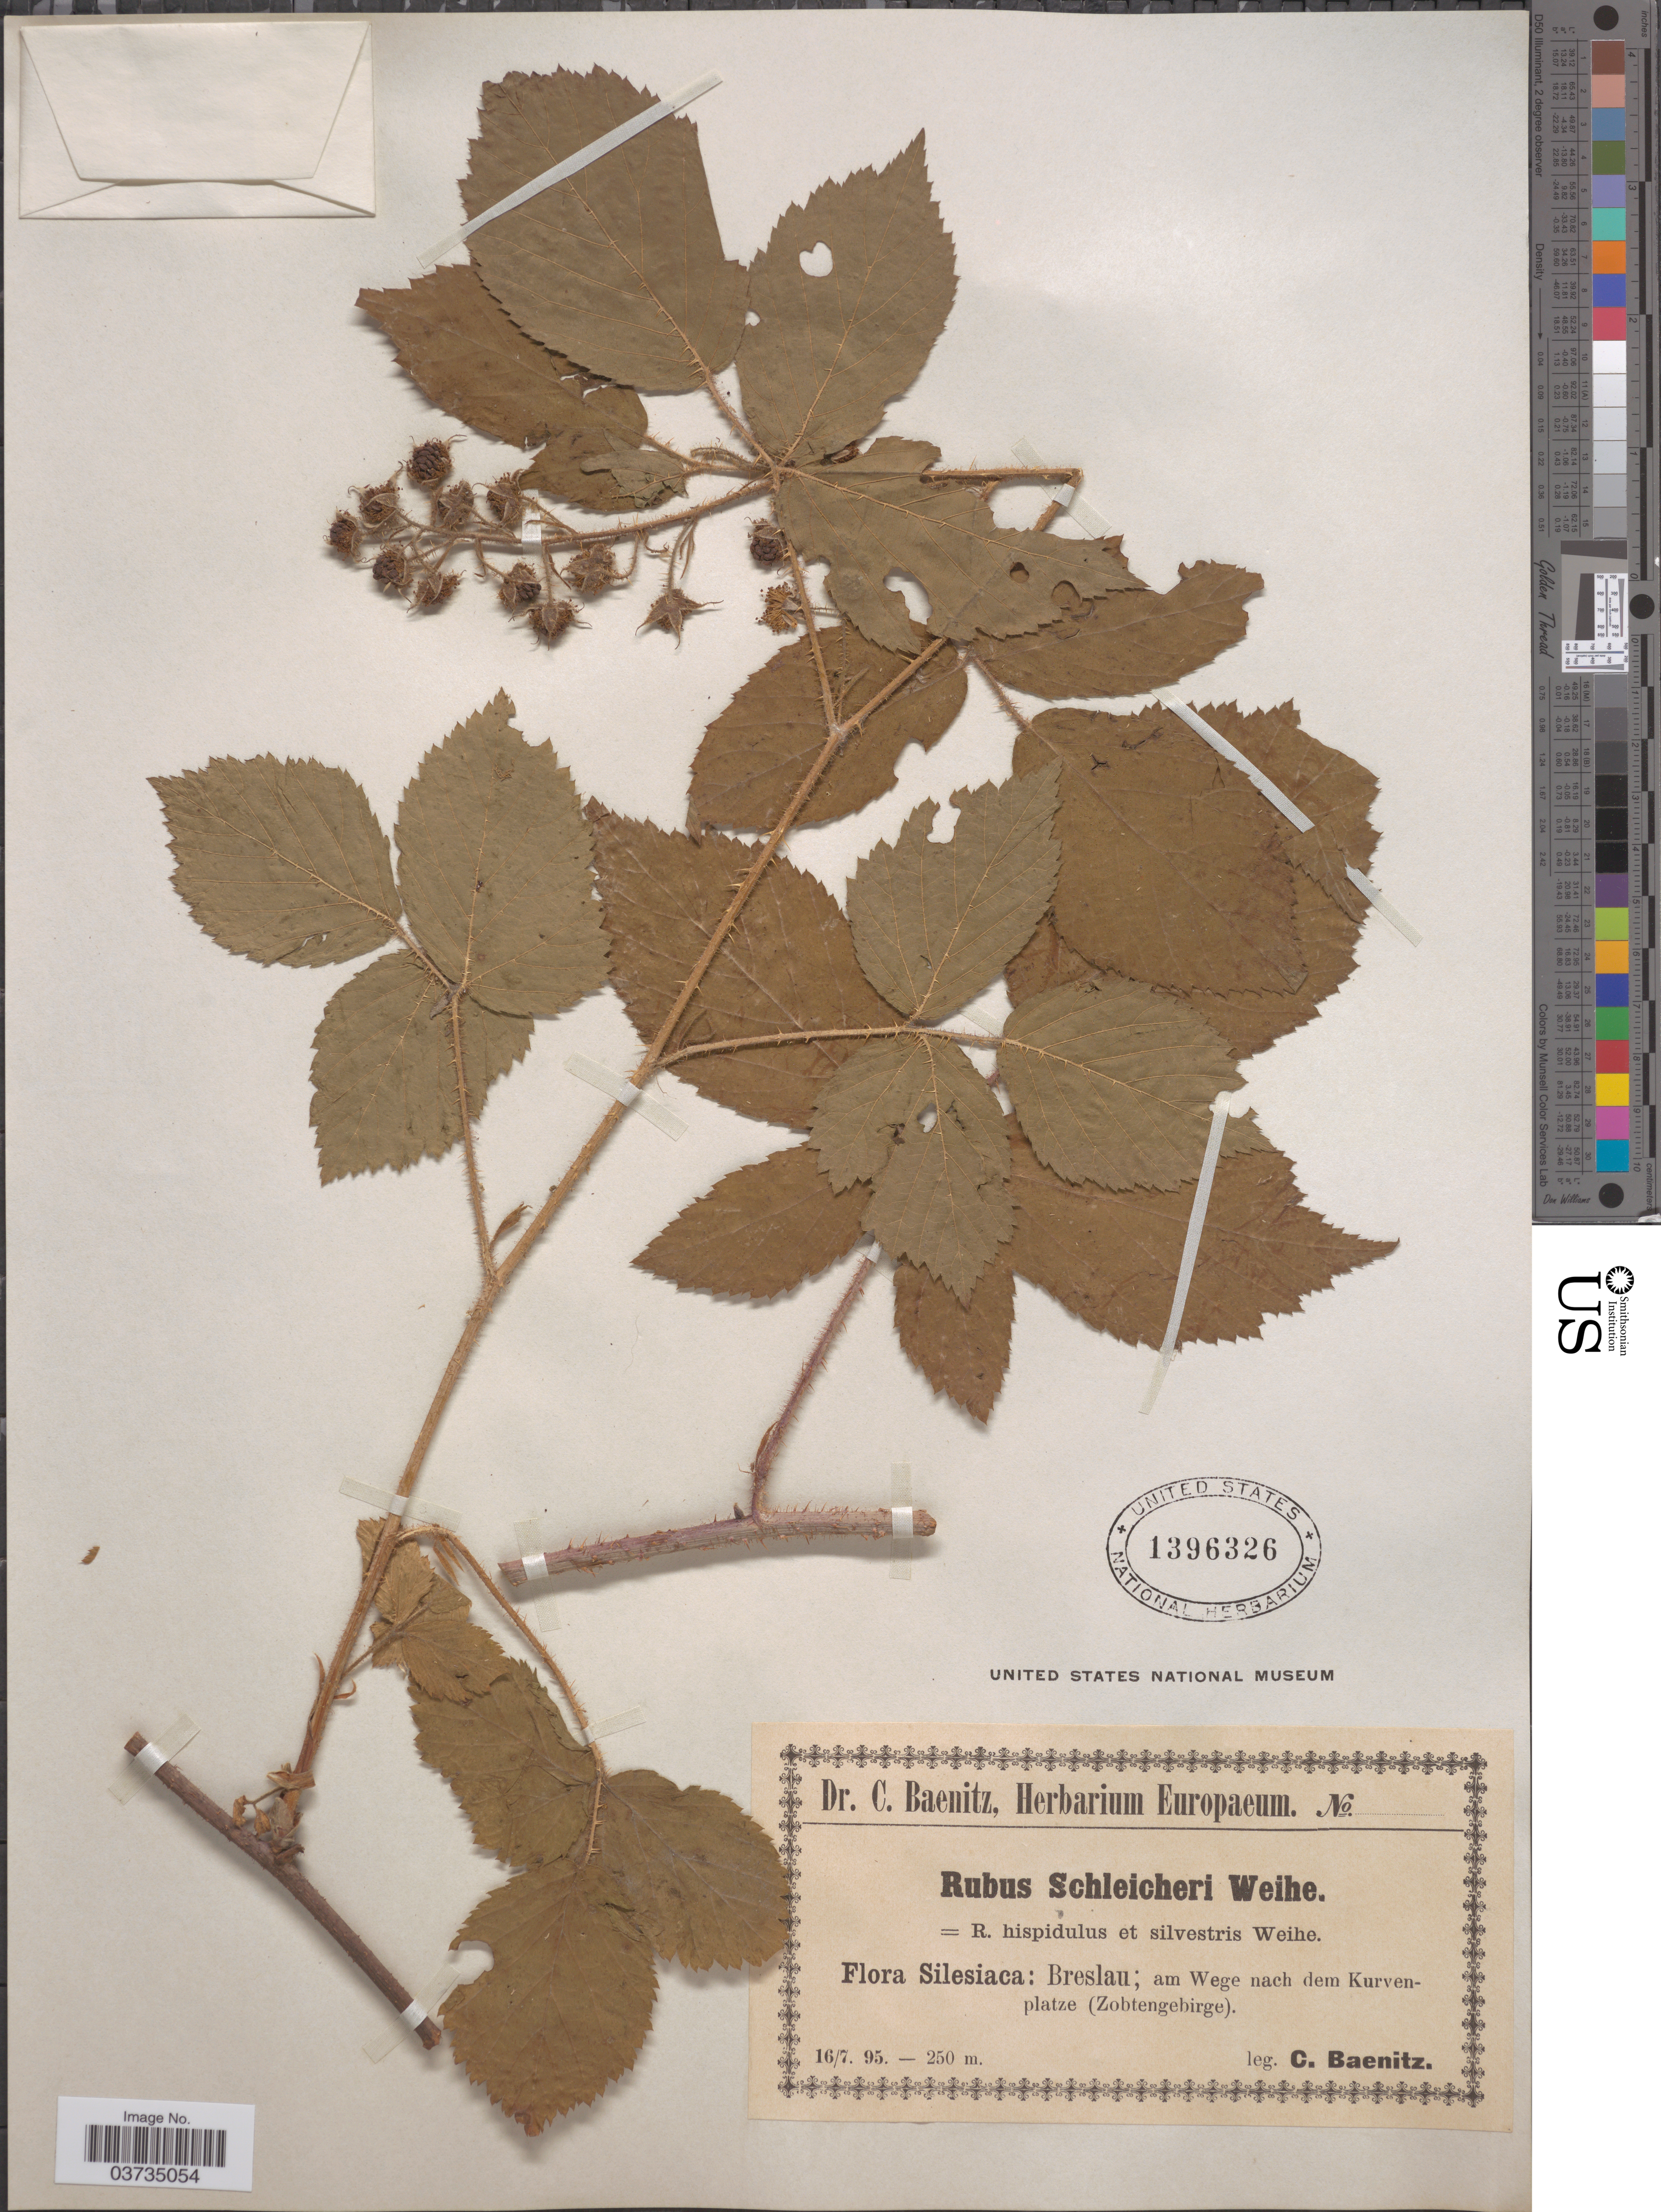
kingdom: Plantae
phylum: Tracheophyta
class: Magnoliopsida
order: Rosales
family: Rosaceae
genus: Rubus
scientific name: Rubus schleicheri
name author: Weihe ex Tratt.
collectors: C. G. Baenitz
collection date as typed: Transcribed d/m/y: 16/7/95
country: Poland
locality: Silesiaca: Breslau; am Wege nach dem Kurvenplatze (Zobtengebirge).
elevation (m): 250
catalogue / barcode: US 1396326